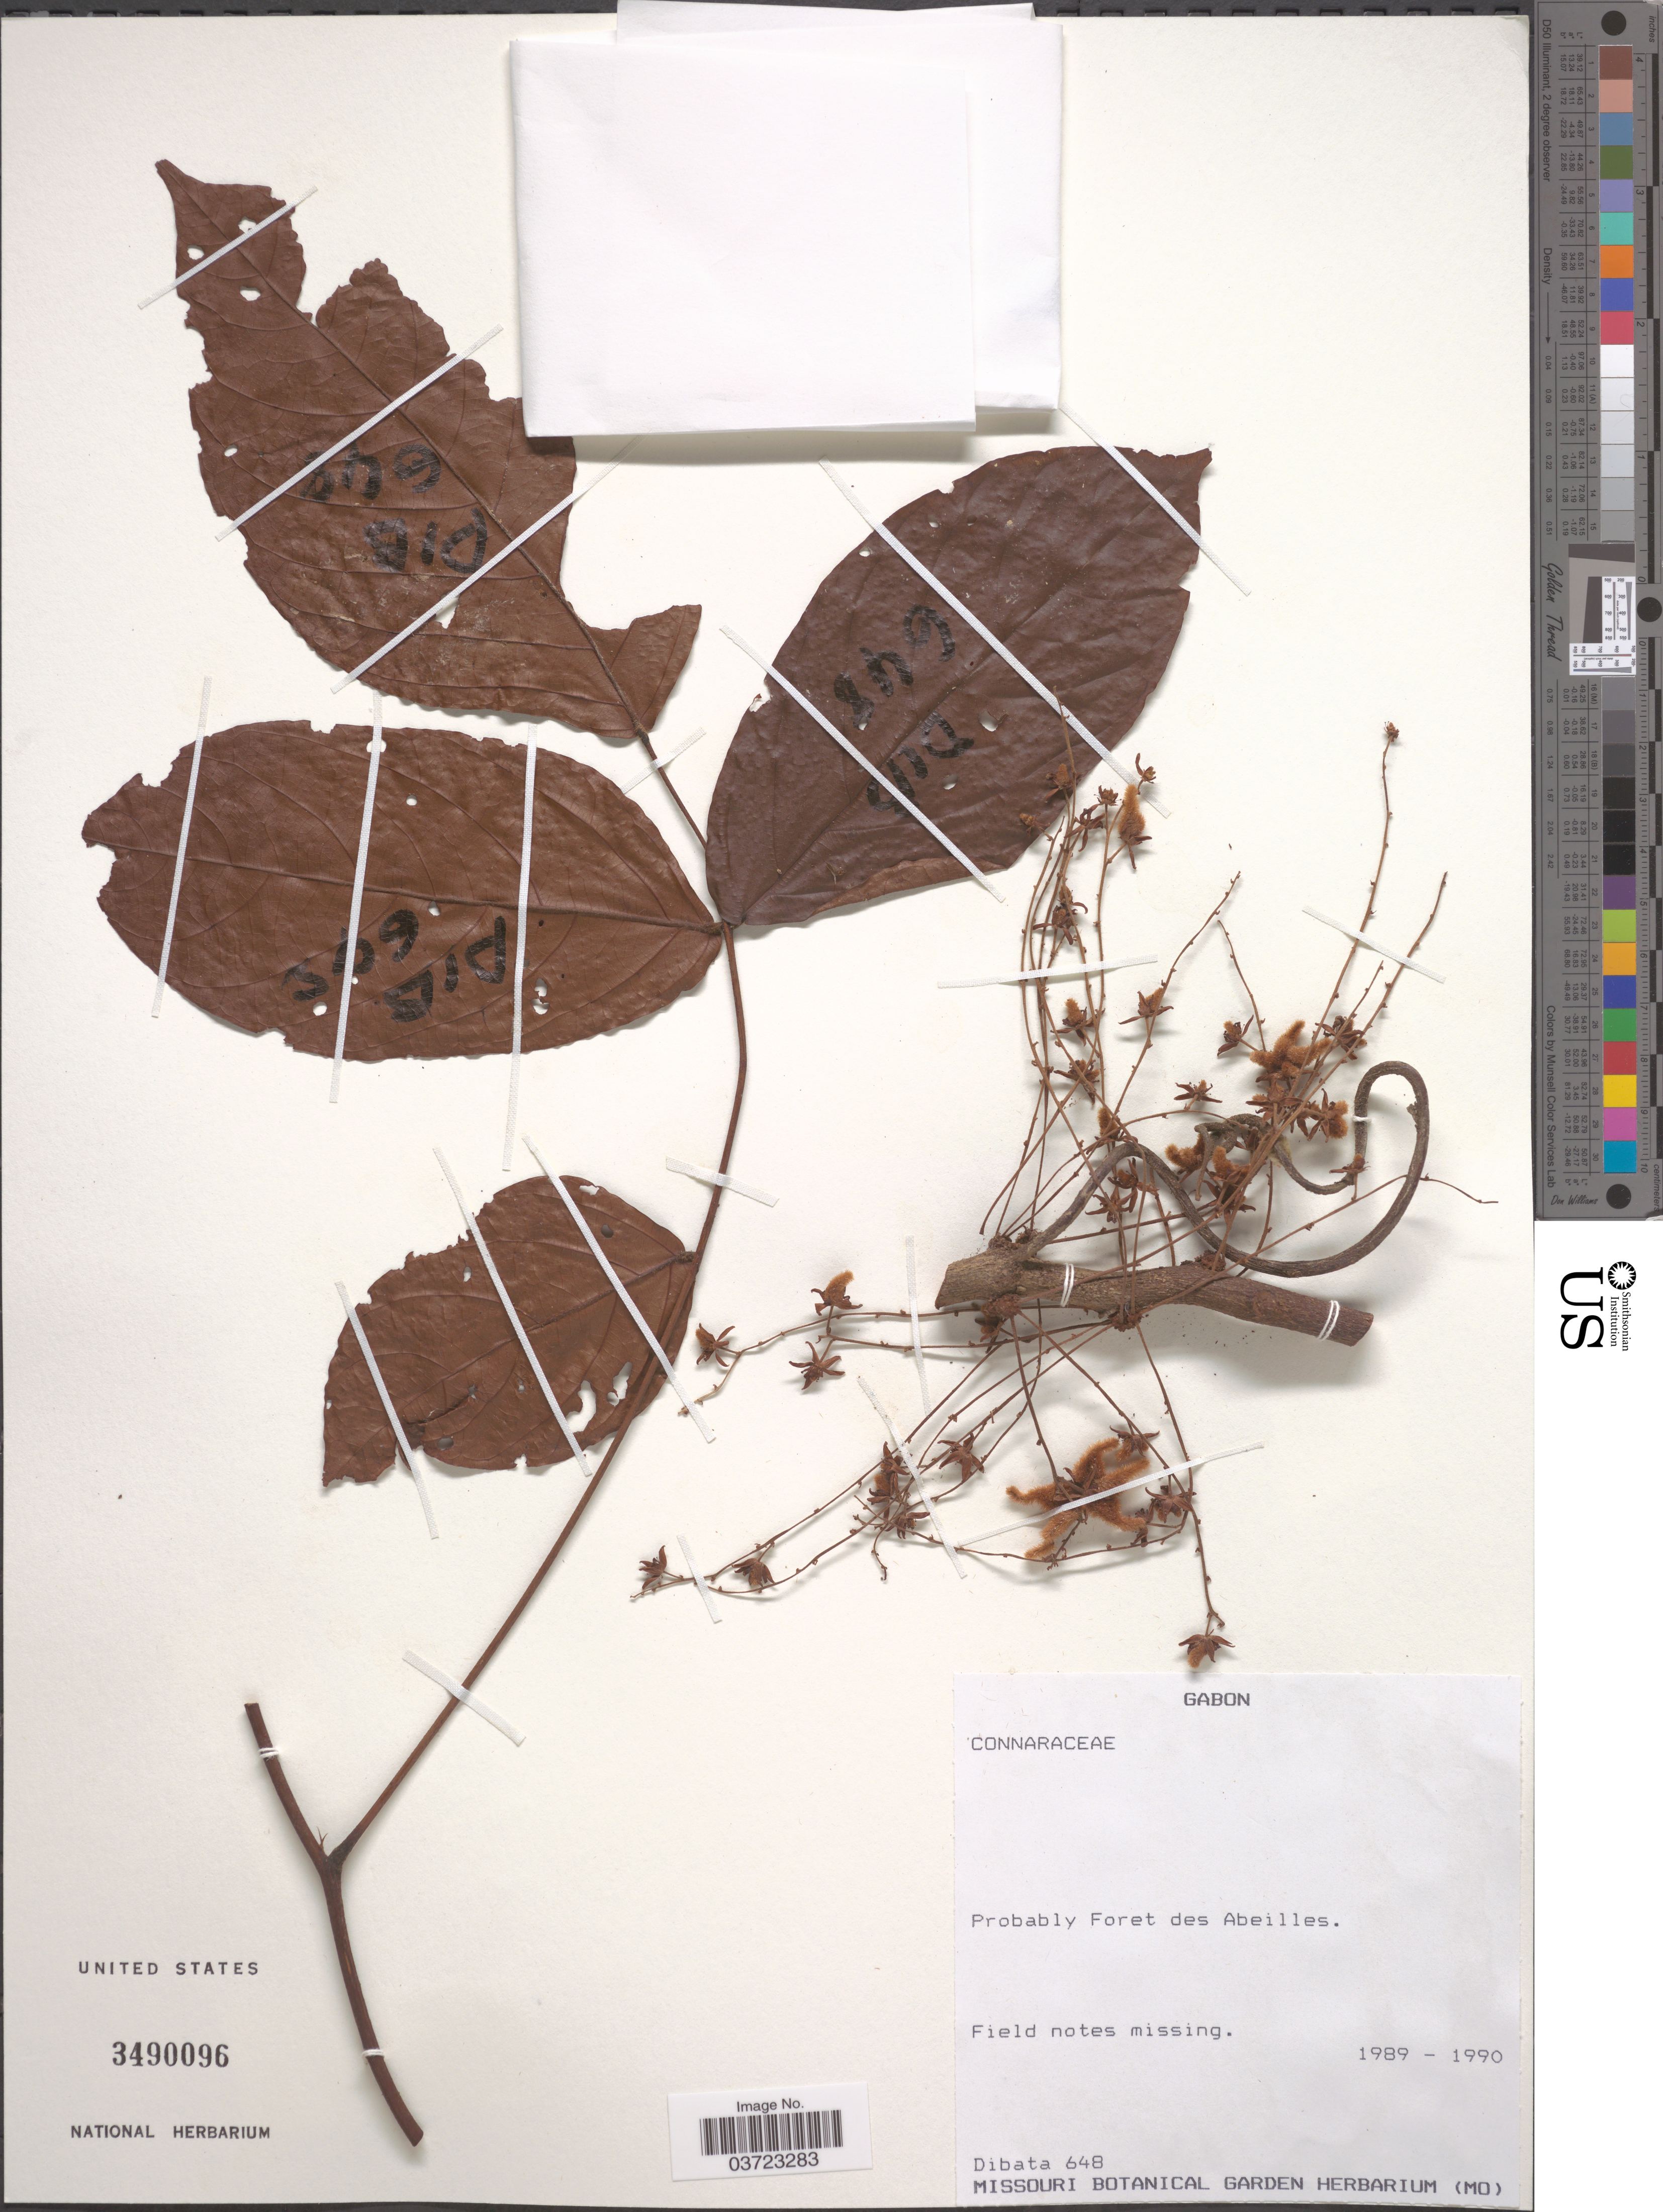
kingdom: Plantae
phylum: Tracheophyta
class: Magnoliopsida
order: Oxalidales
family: Connaraceae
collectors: Dibata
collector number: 648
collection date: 1989/1990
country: Gabon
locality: Probably Foret des Abeilles.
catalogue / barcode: US 3490096